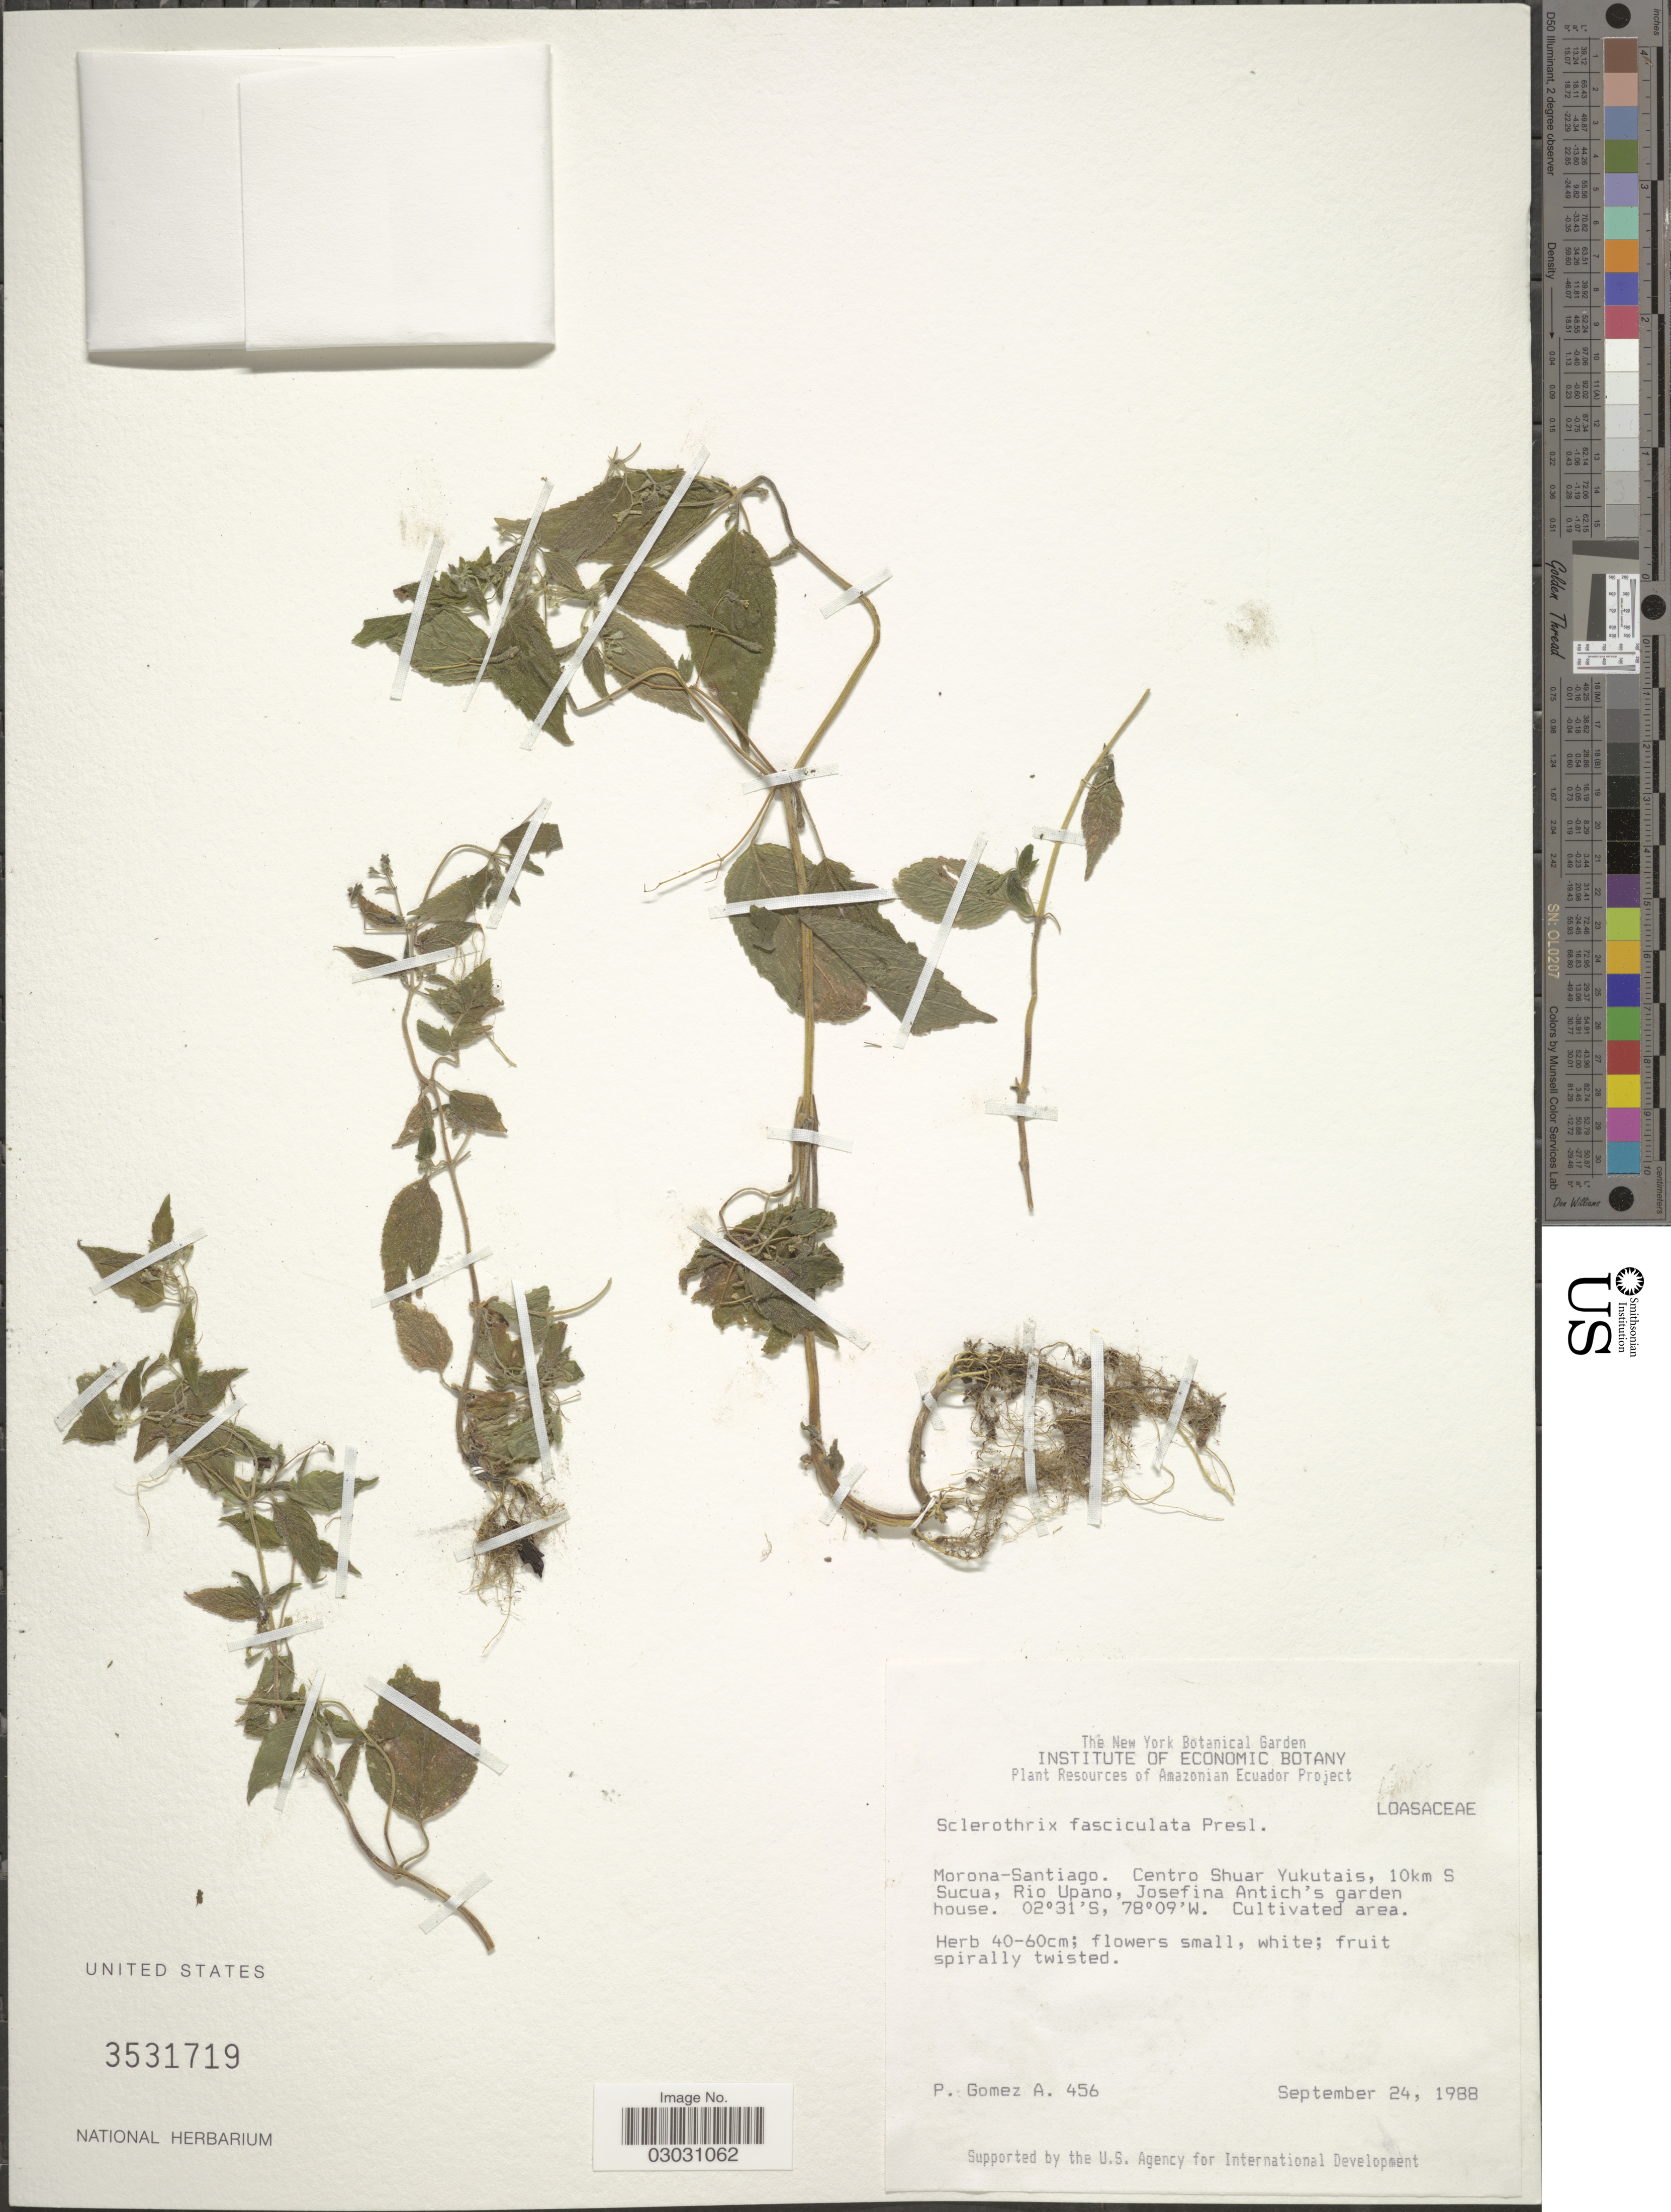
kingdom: Plantae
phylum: Tracheophyta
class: Magnoliopsida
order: Cornales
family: Loasaceae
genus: Klaprothia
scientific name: Klaprothia fasciculata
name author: (C. Presl) Poston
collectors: P. Gómez A.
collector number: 456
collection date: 1988-09-24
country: Ecuador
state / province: Morona-Santiago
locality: Centro Shuar Yukutais, 10km S Sucua, Rio Upano, Josefina Antich's garden house.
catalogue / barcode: US 3531719